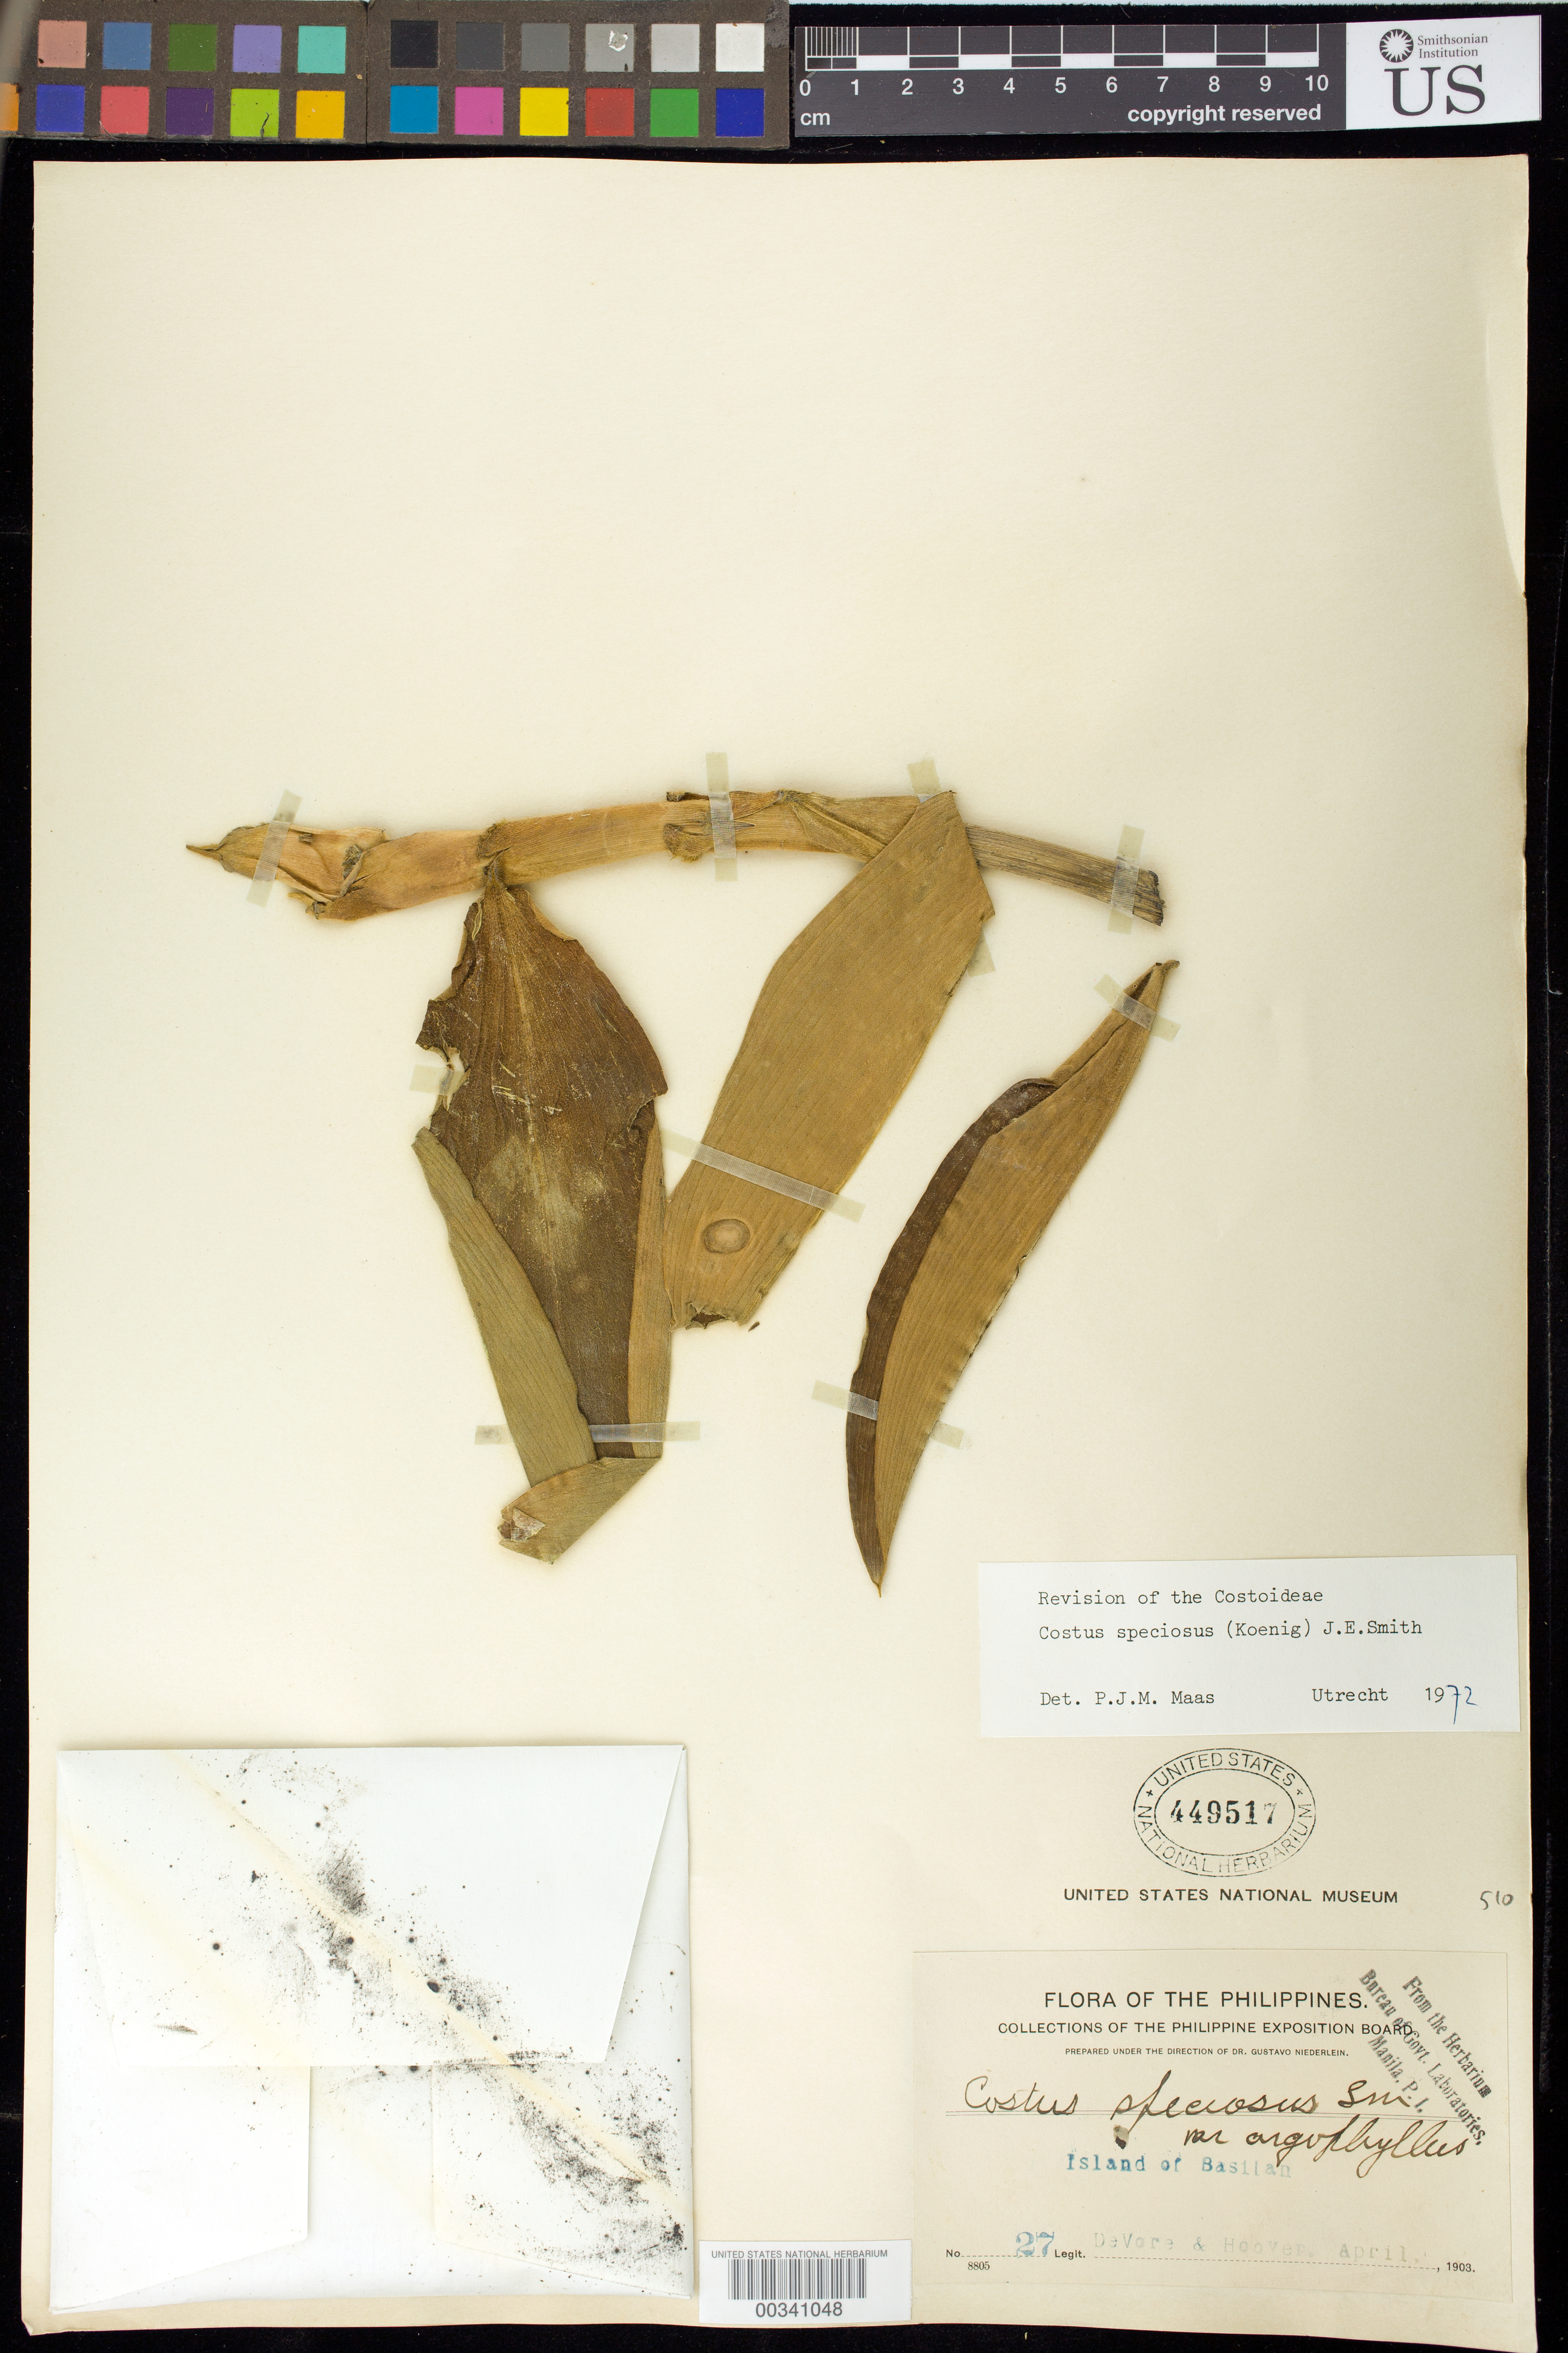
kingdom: Plantae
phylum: Tracheophyta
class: Liliopsida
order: Zingiberales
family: Costaceae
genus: Hellenia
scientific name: Hellenia speciosa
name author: (J. Koenig) S.R. Dutta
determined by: (US) Smithsonian Institution - National Museum of Natural History - Department of Botany (UNITED STATES)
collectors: B. F. DeVore & C. L. Hoover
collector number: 27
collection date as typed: Apr 1903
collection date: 1903-04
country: Philippines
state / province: Muslim Mindanao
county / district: Basilan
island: Basilan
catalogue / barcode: US 449517